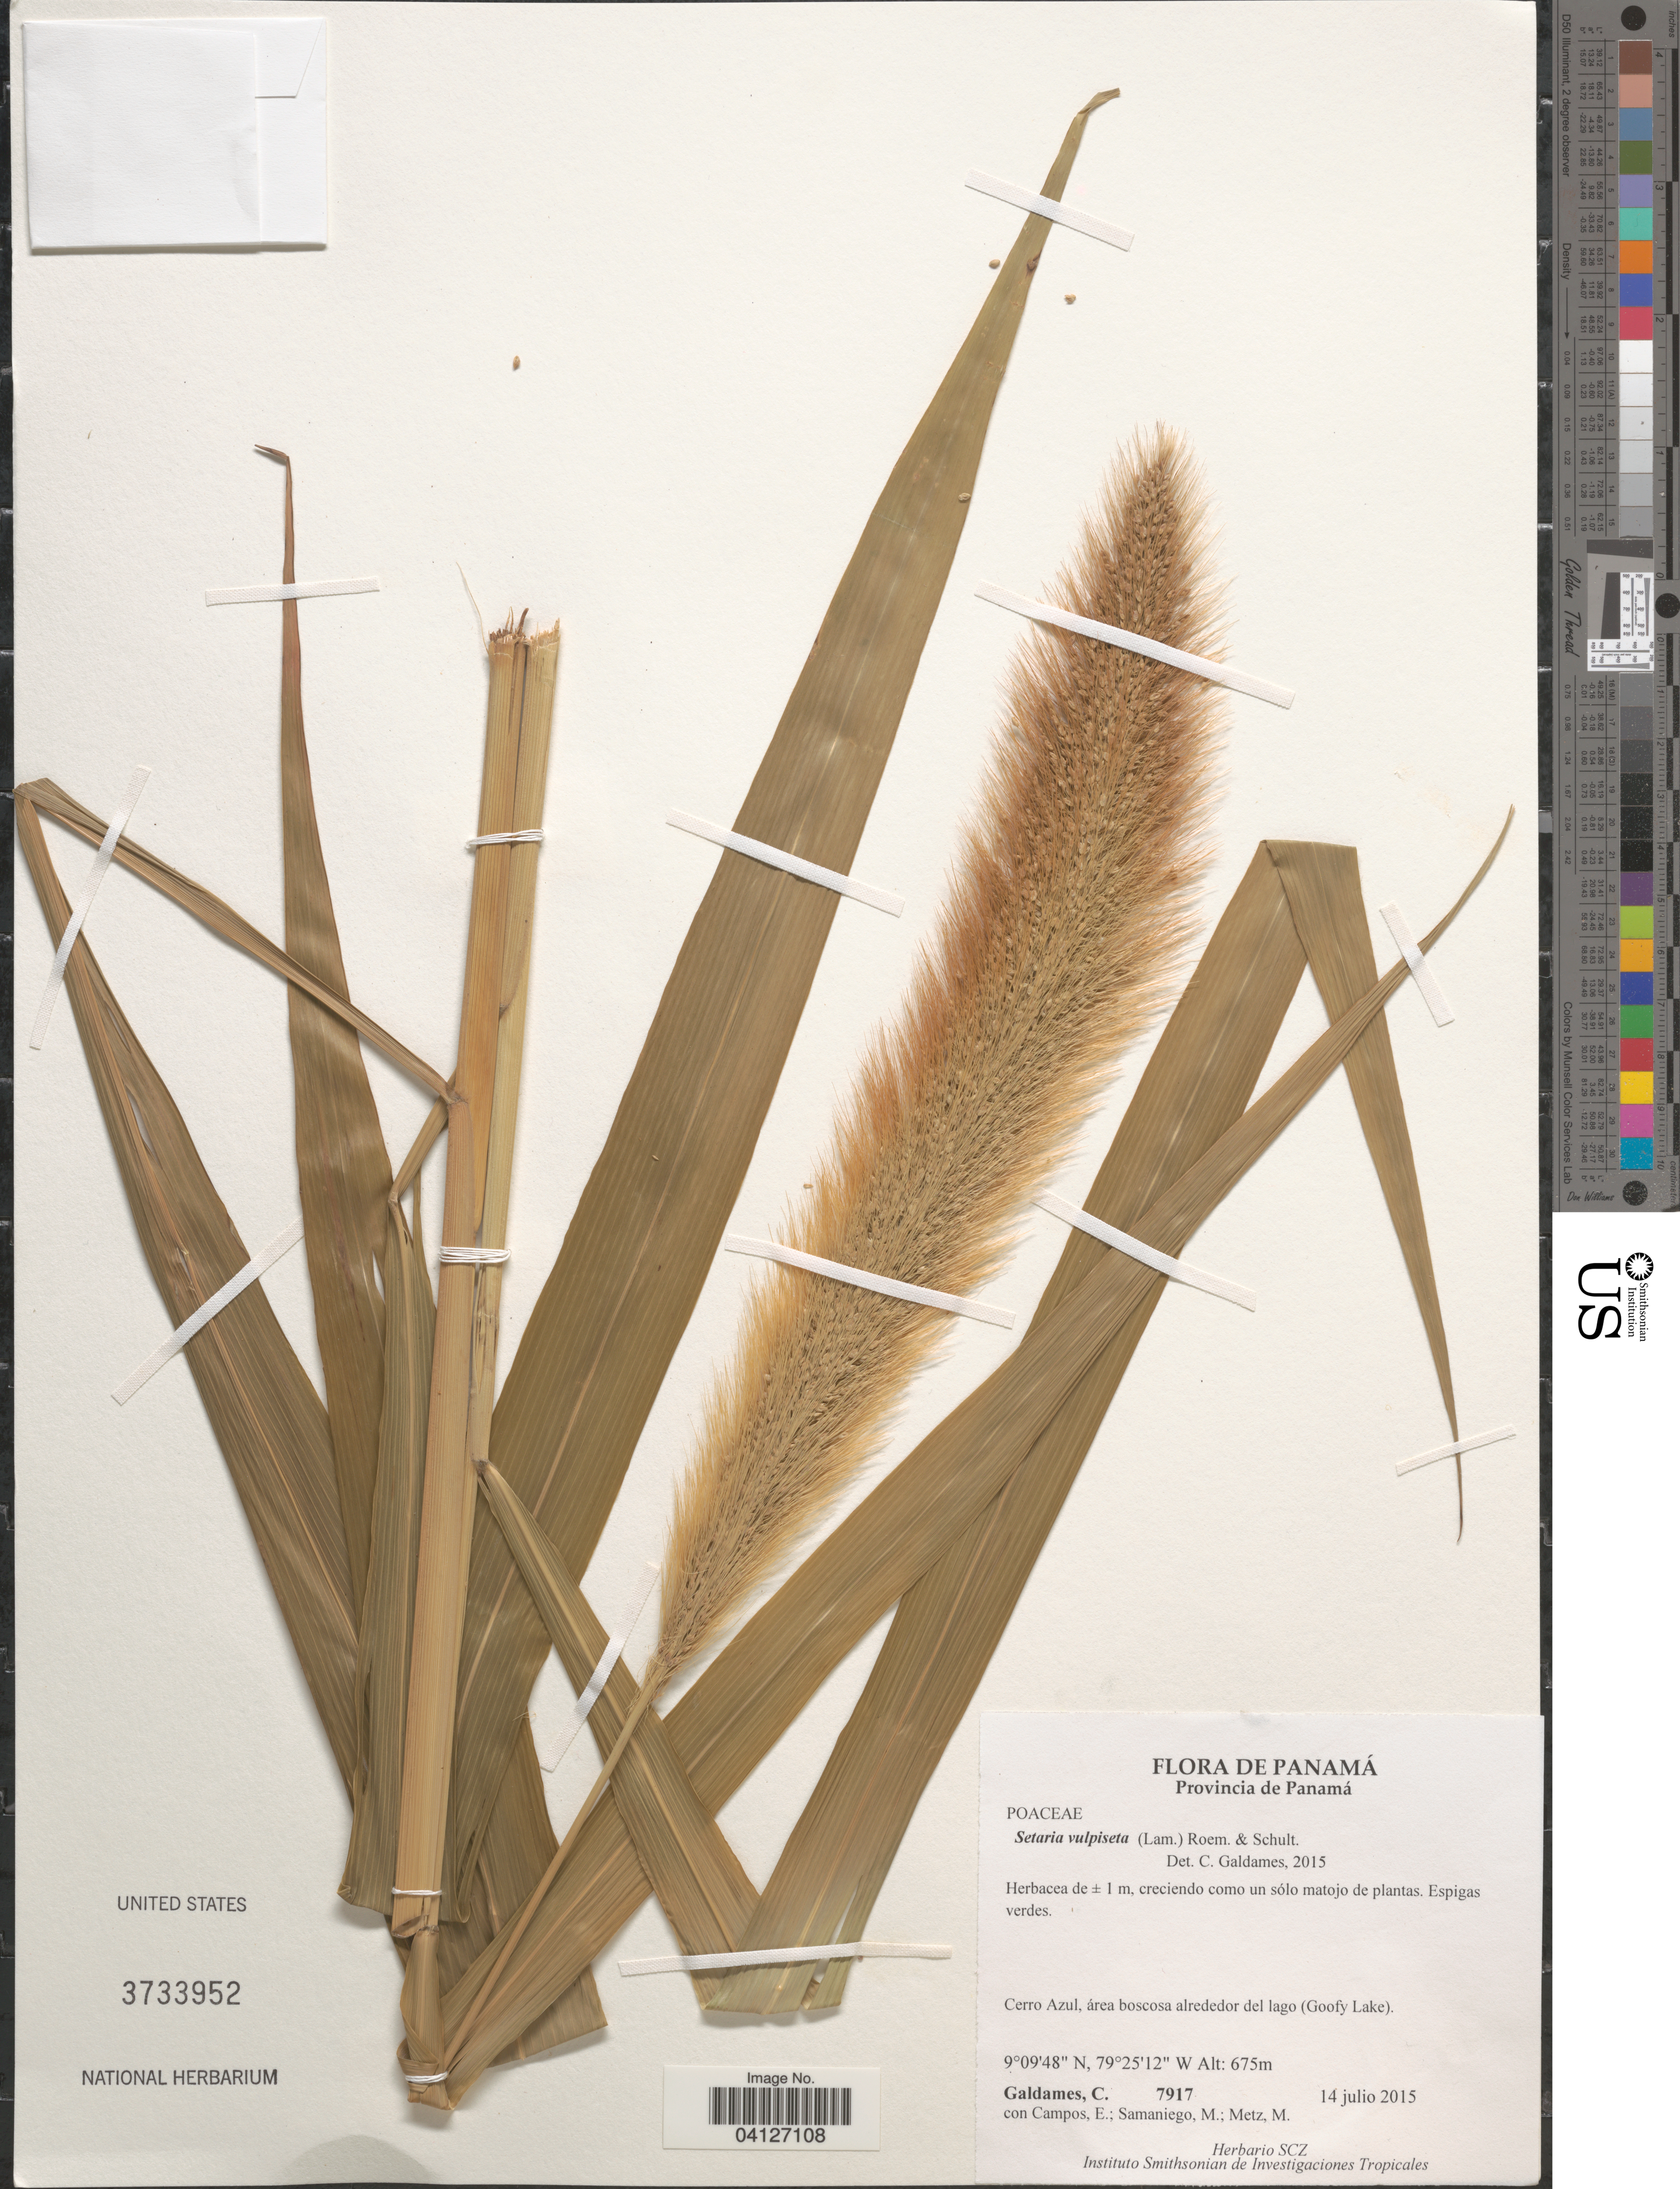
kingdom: Plantae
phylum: Tracheophyta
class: Liliopsida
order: Poales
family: Poaceae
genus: Setaria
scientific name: Setaria vulpiseta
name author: (Lam.) Roem. & Schult.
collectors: C. Galdames, E. Campos, M. Samaniego & M. Metz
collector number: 7917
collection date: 2015-07-14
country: Panama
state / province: Panamá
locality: Cerro Azul, área boscosa alrededor del lago (Goofy Lake).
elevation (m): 675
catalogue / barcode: US 3733952